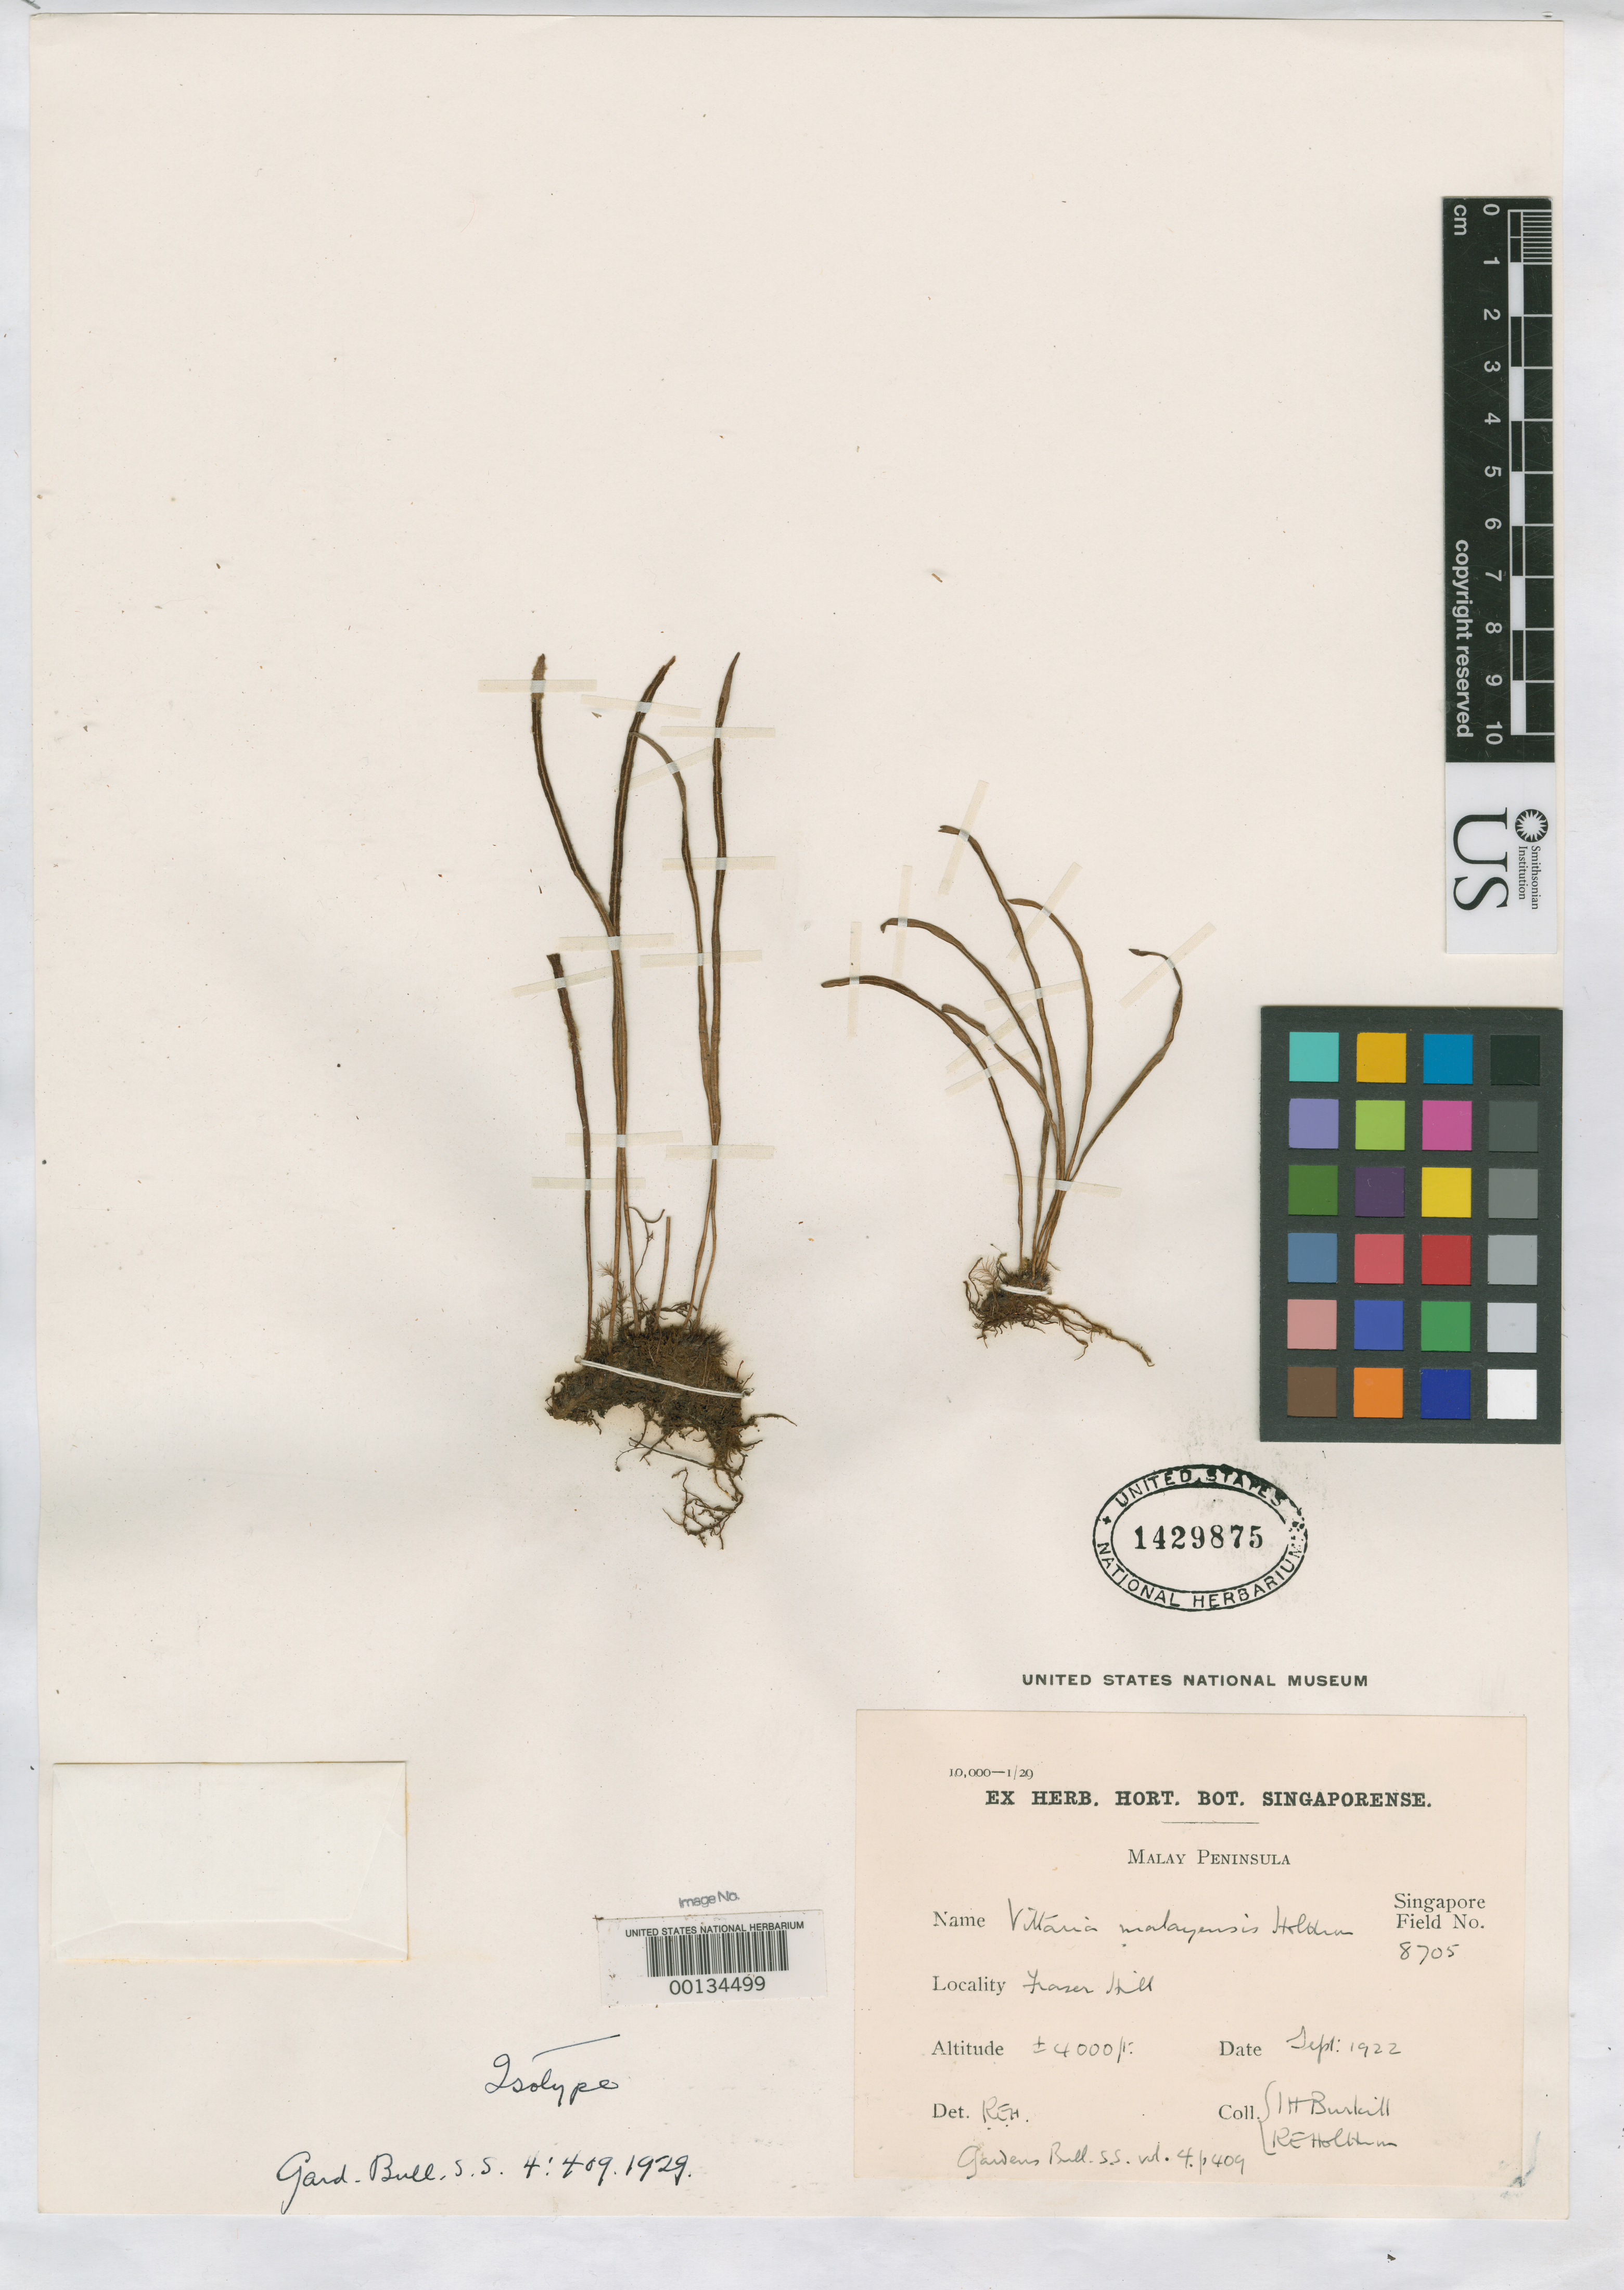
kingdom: Plantae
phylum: Tracheophyta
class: Polypodiopsida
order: Polypodiales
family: Pteridaceae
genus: Vittaria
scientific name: Vittaria malayensis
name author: Holttum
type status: Type Collection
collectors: I. H. Burkill & -. Haniff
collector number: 8705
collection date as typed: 16 Jun 1924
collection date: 1924-06-16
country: Malaysia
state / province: Perak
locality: Perak: sungai kulim [Malay Peninsula]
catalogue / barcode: US 1429875